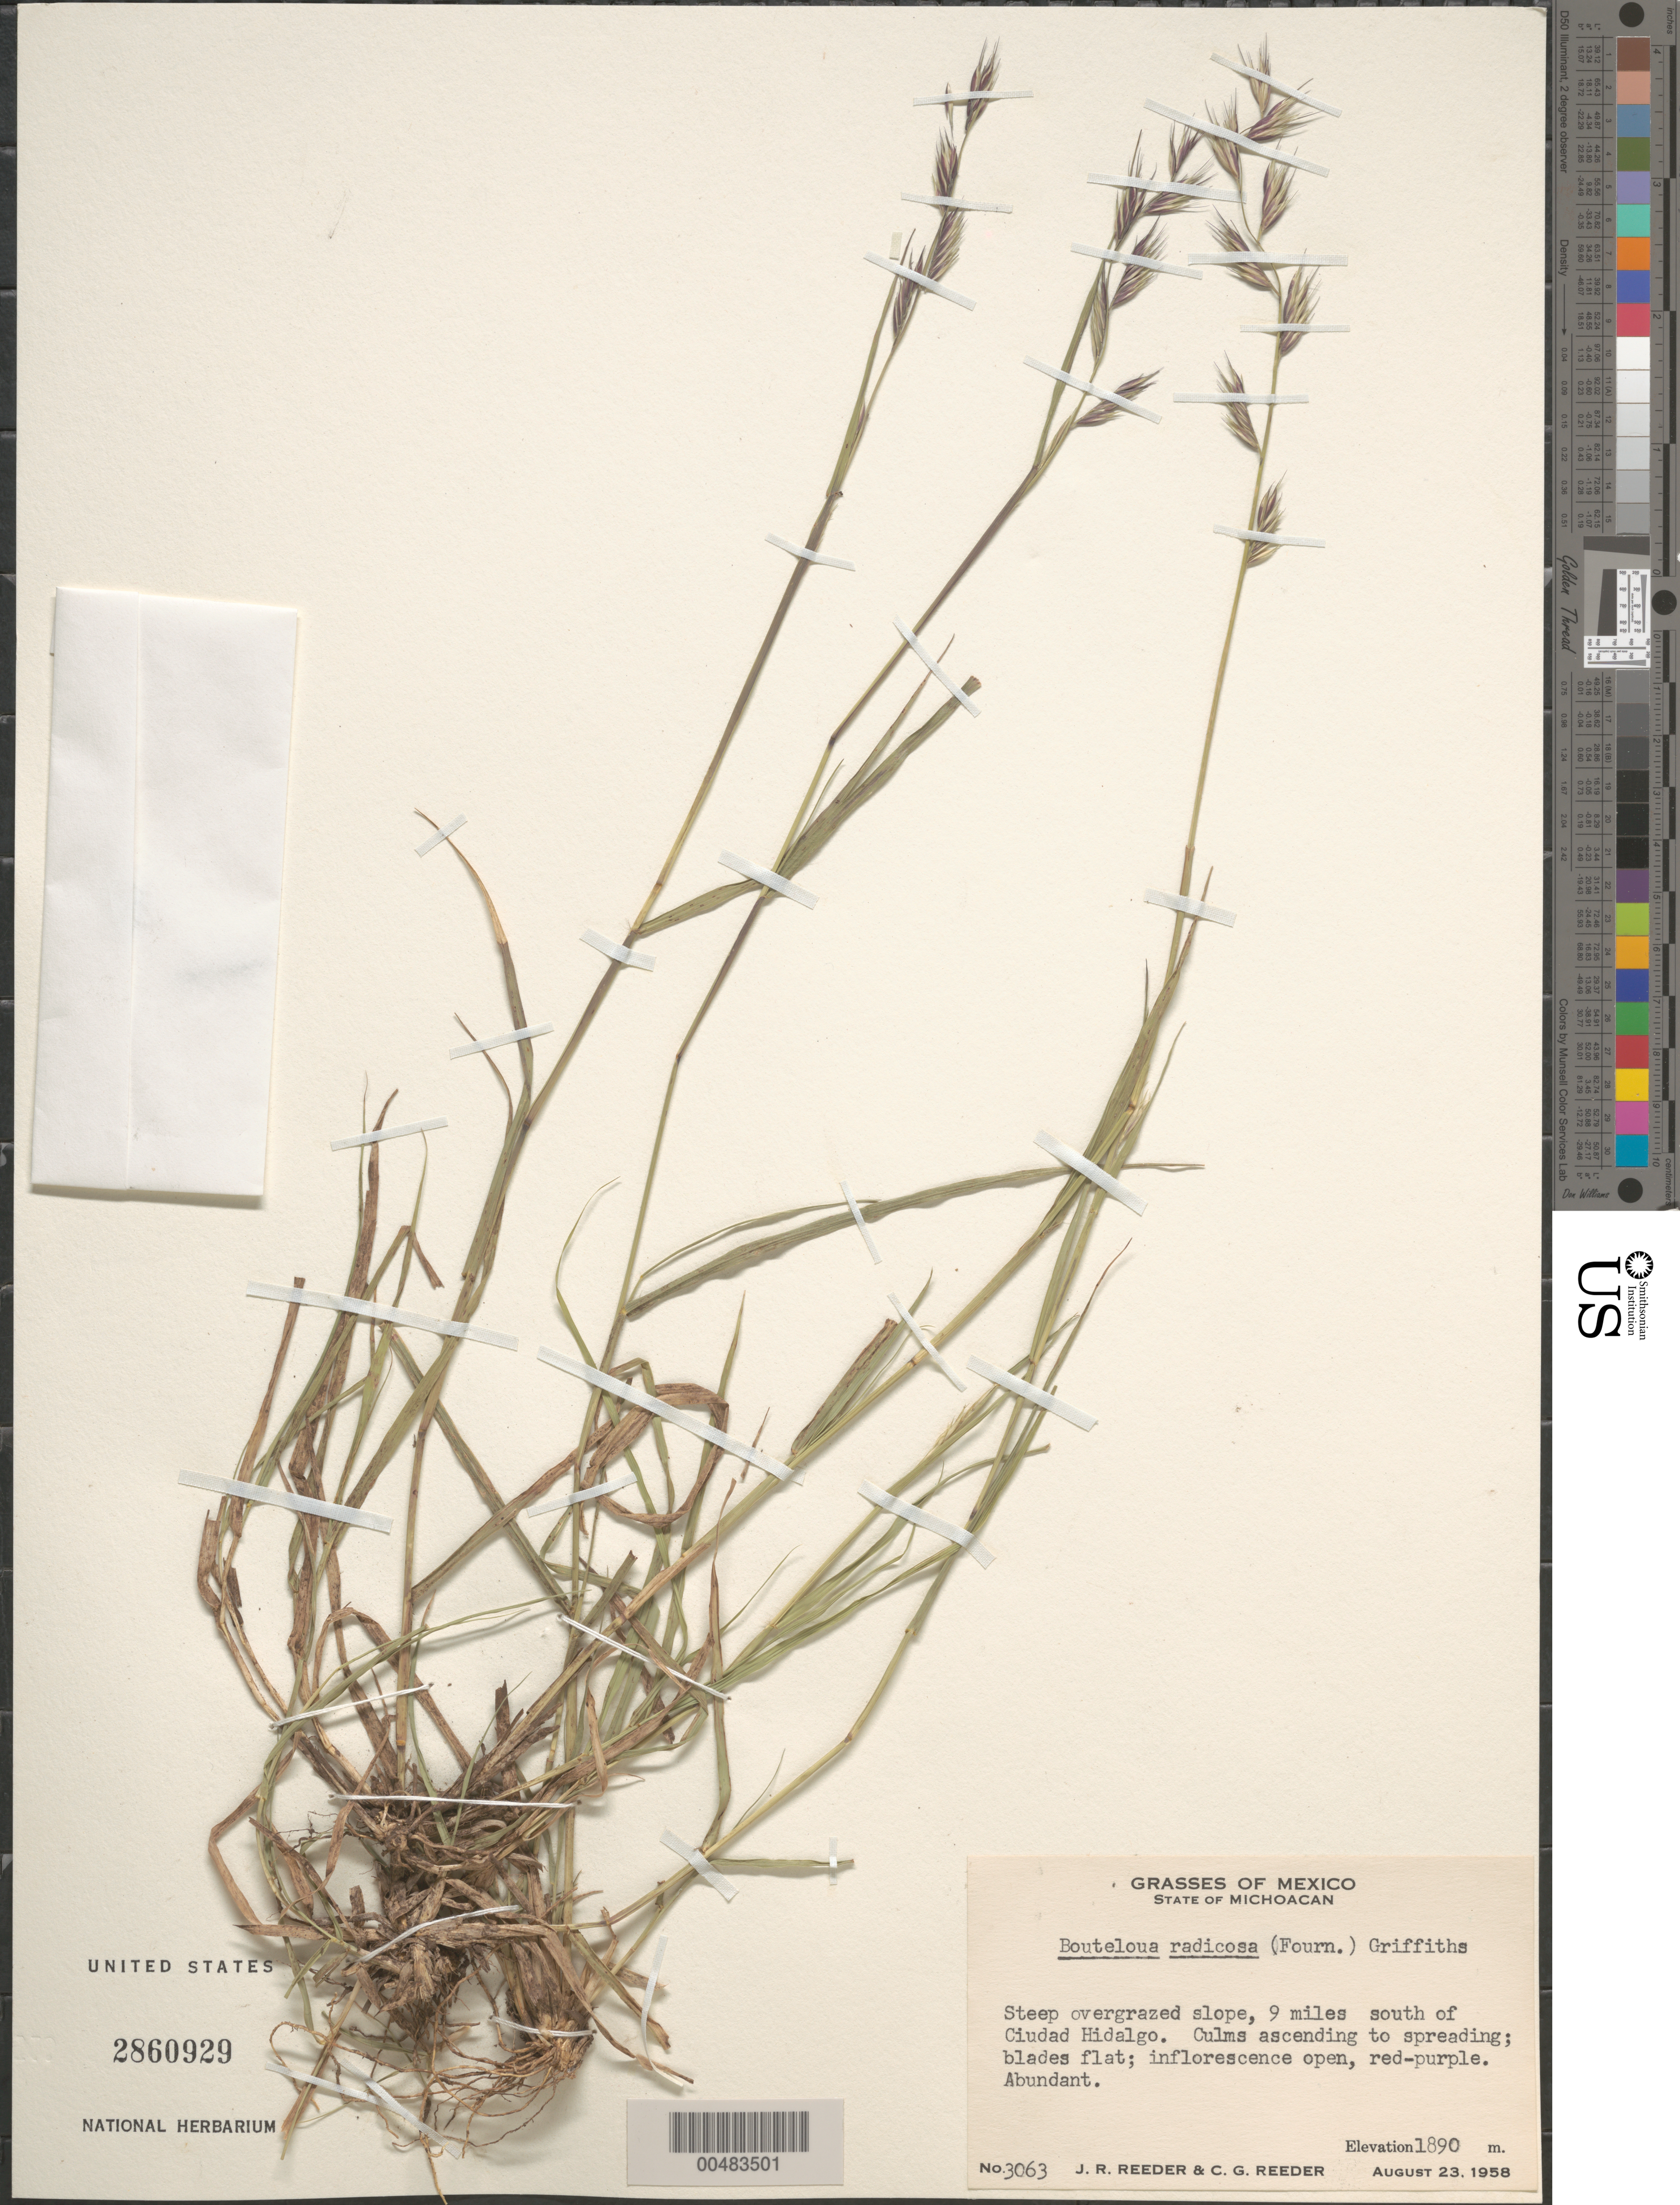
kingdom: Plantae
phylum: Tracheophyta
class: Liliopsida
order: Poales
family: Poaceae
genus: Bouteloua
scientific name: Bouteloua radicosa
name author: (E. Fourn.) Griffiths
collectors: J. R. Reeder & C. G. Reeder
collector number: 3063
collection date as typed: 23 Aug 1958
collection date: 1958-08-23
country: Mexico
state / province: Michoacán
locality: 9 mi S of Ciudad Hidalgo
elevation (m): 1890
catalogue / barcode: US 2860929